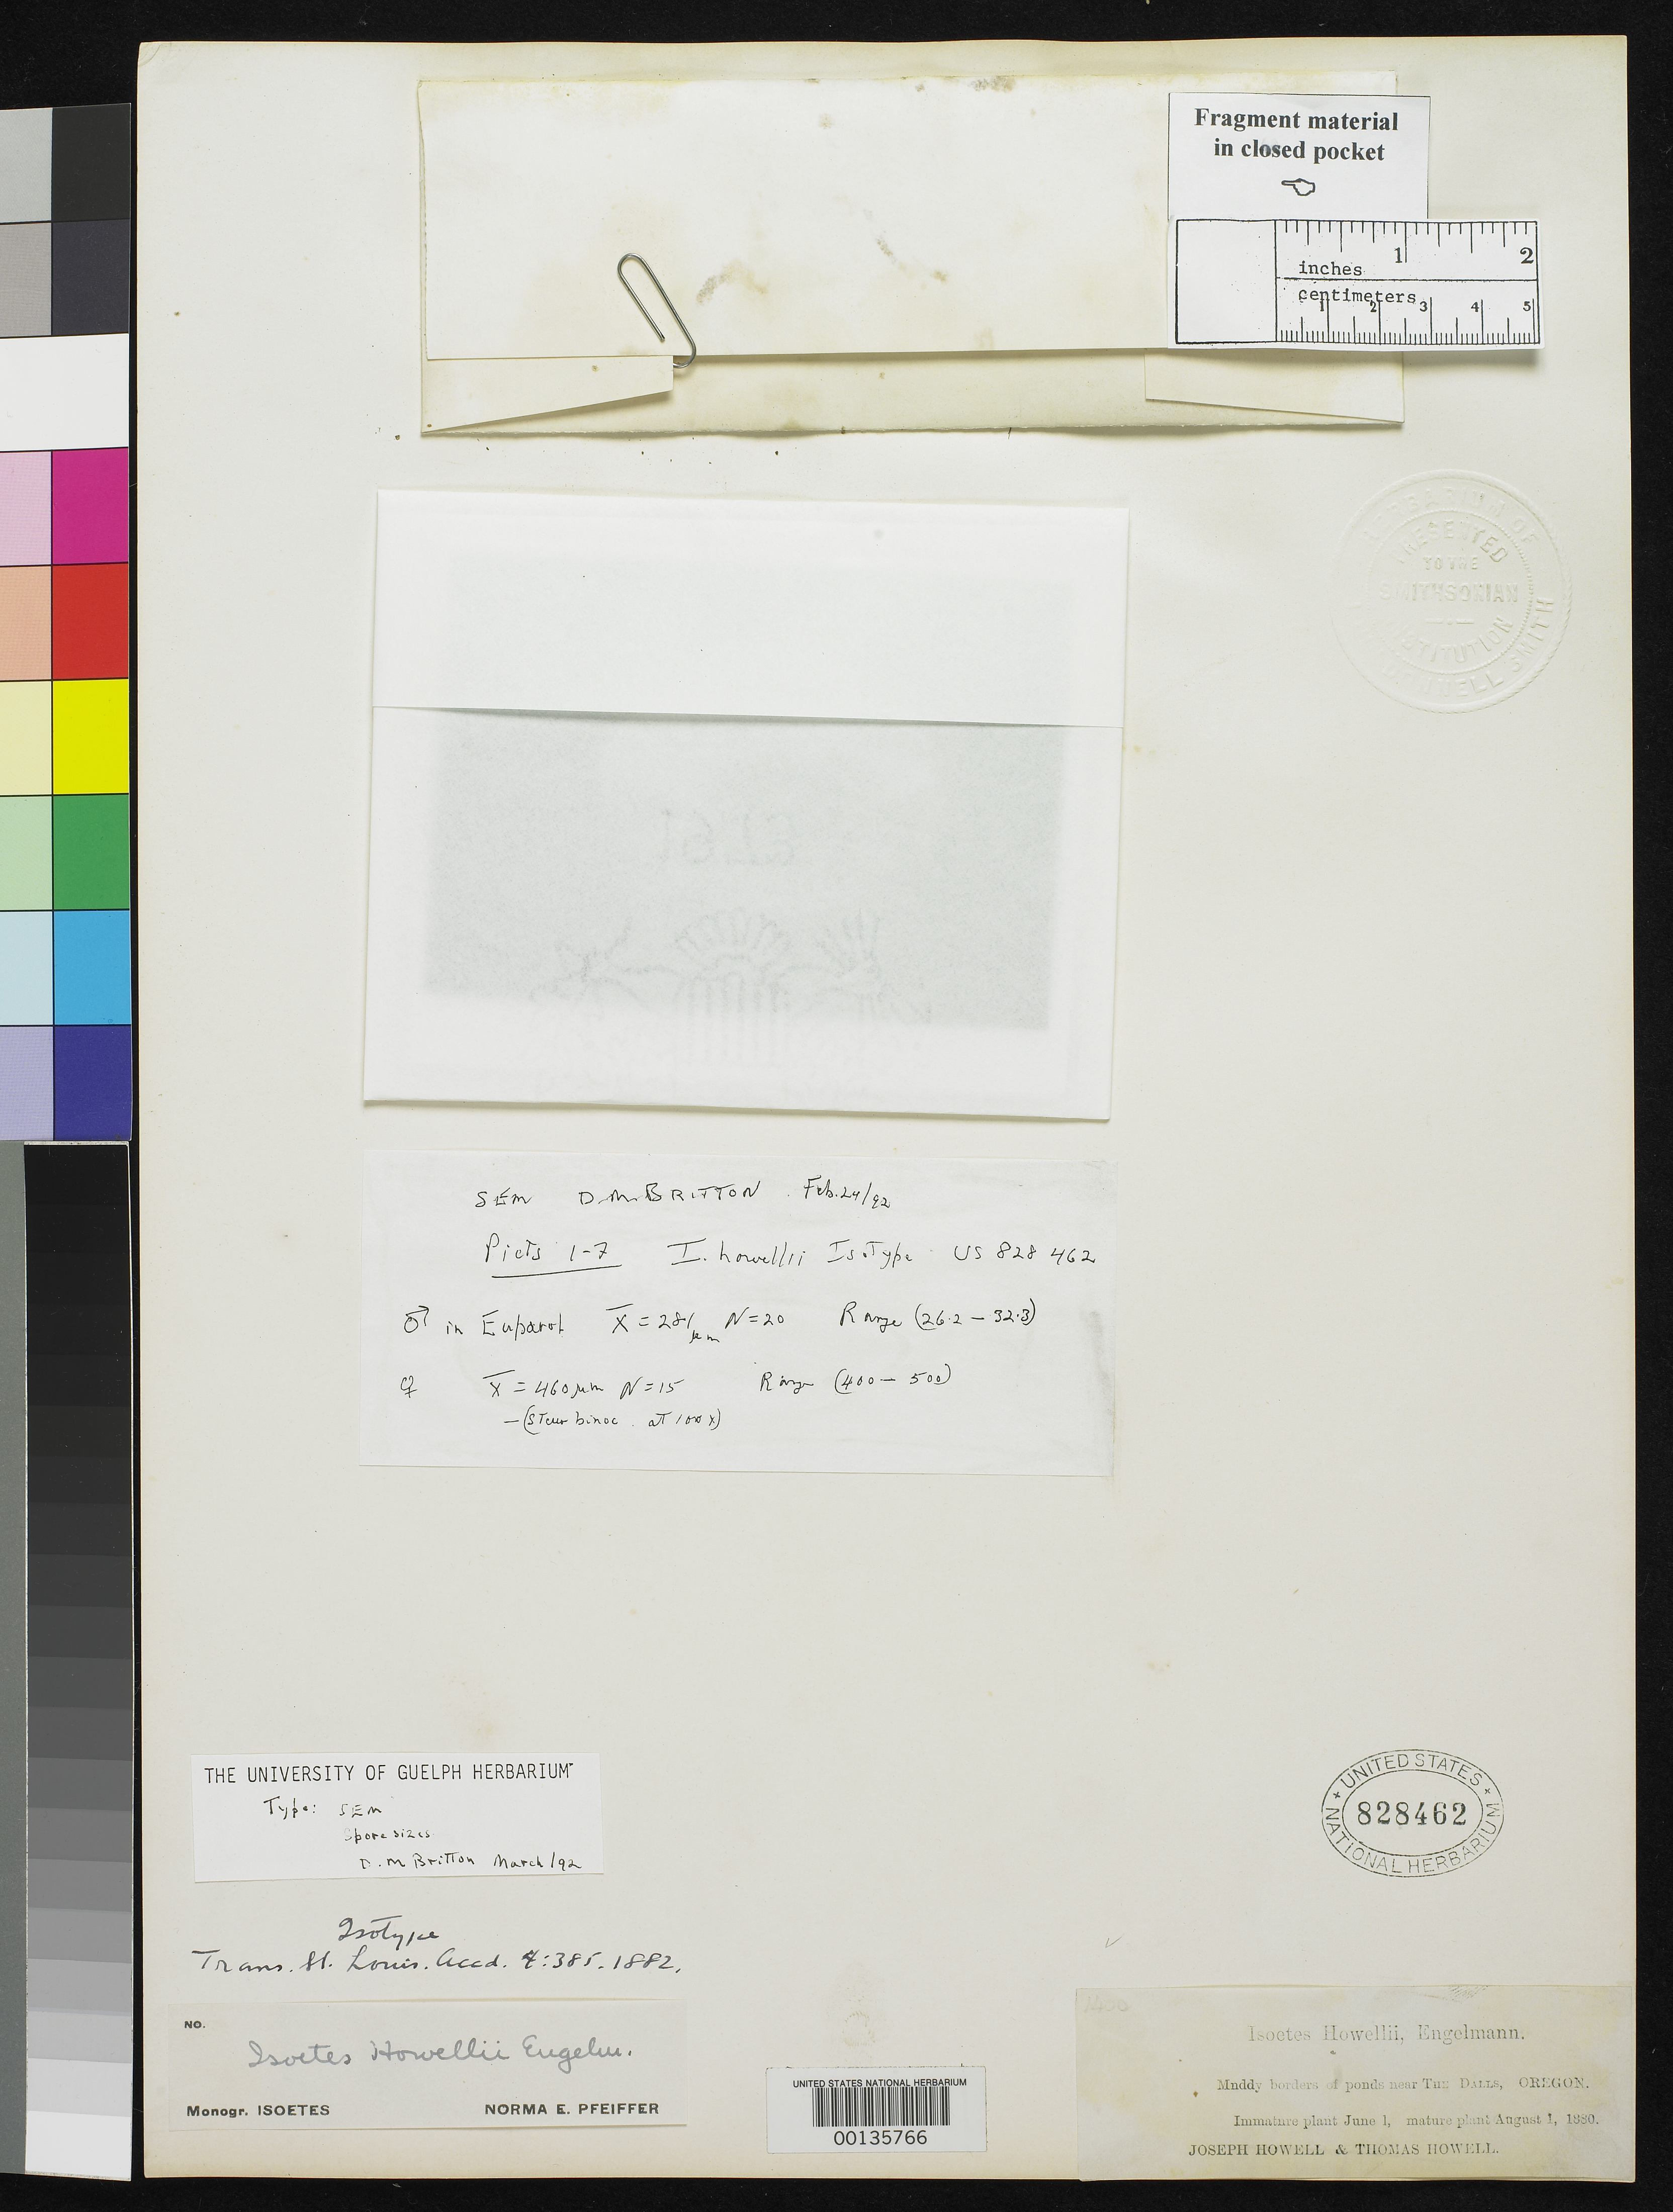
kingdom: Plantae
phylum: Tracheophyta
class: Lycopodiopsida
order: Isoetales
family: Isoetaceae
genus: Isoetes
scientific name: Isoetes howellii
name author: Engelm.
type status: Isotype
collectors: J. Howell & T. Howell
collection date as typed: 01 Jun 1880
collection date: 1880-06-01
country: United States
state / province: Oregon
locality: The Dalls.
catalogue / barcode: US 828462